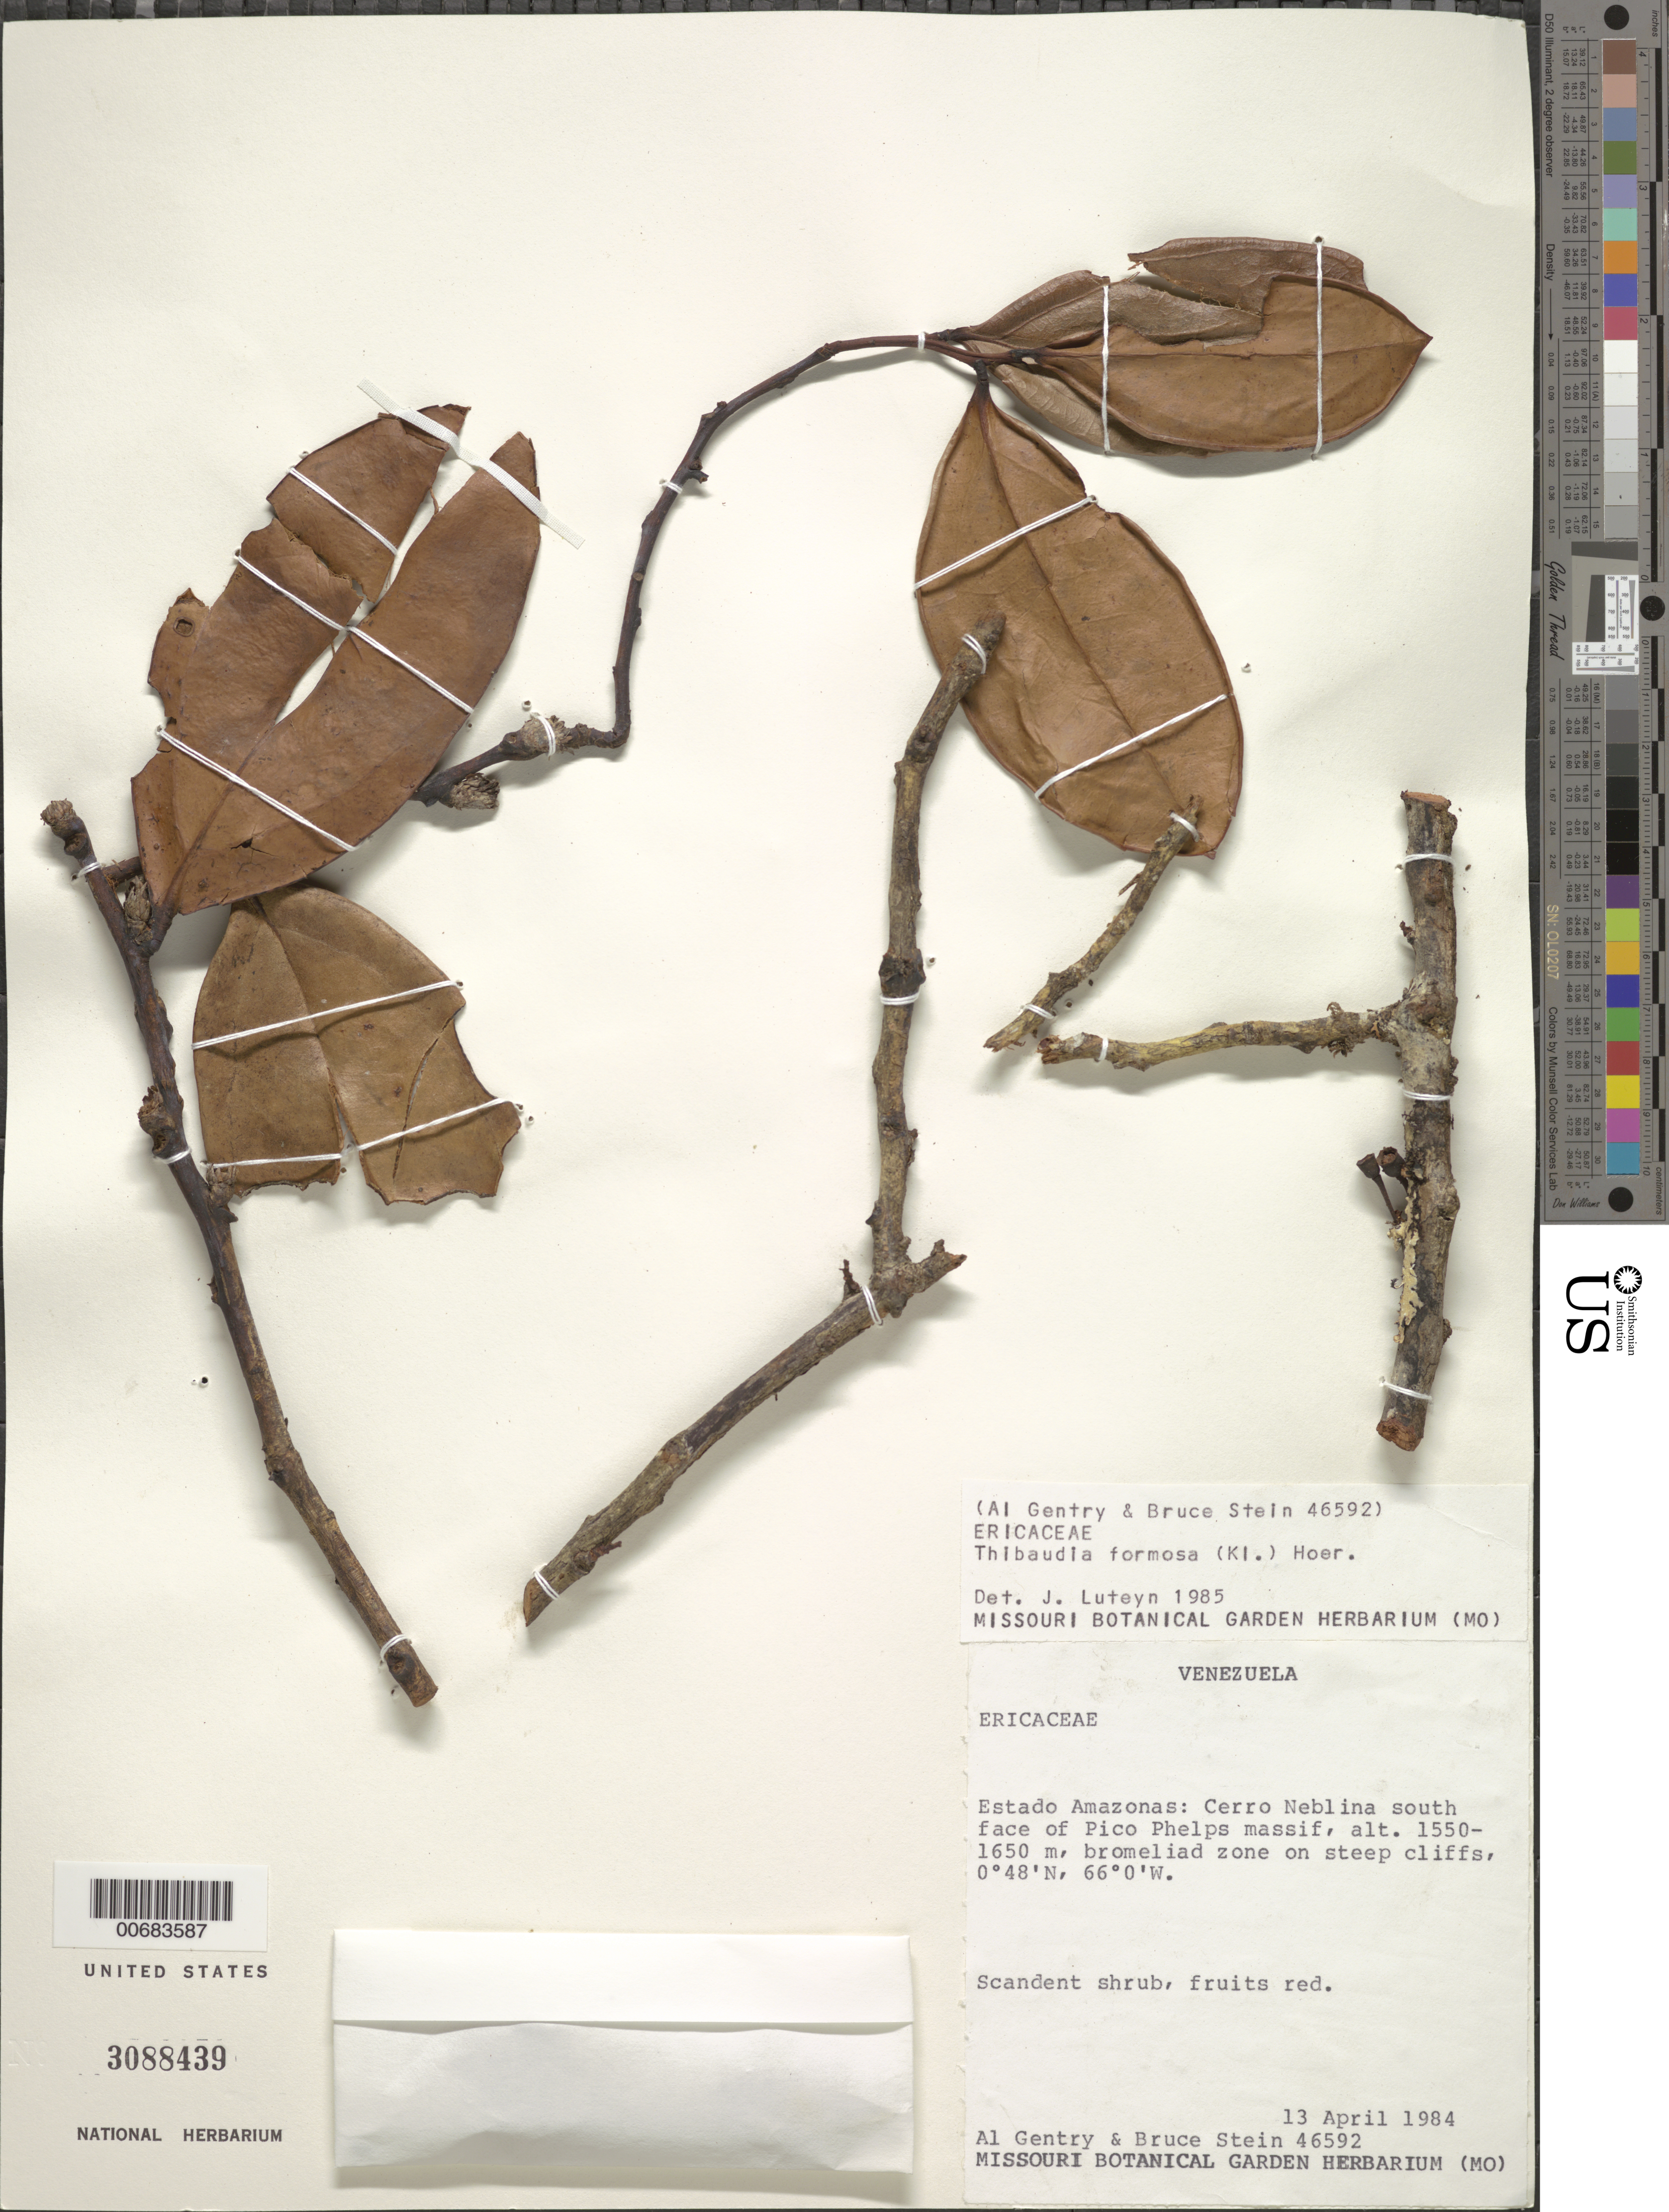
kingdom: Plantae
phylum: Tracheophyta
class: Magnoliopsida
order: Ericales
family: Ericaceae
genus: Thibaudia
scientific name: Thibaudia formosa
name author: (Klotzsch) Hoerold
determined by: Luteyn, J. L.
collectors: A. H. Gentry & B. Stein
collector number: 46592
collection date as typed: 13-Apr-84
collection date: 1984-04-13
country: Venezuela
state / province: Amazonas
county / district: Río Negro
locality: Cerro de La Neblina, S face of Pico Phelps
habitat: Bromeliad zone on steep cliffs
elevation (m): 1550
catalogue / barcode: US 3088439